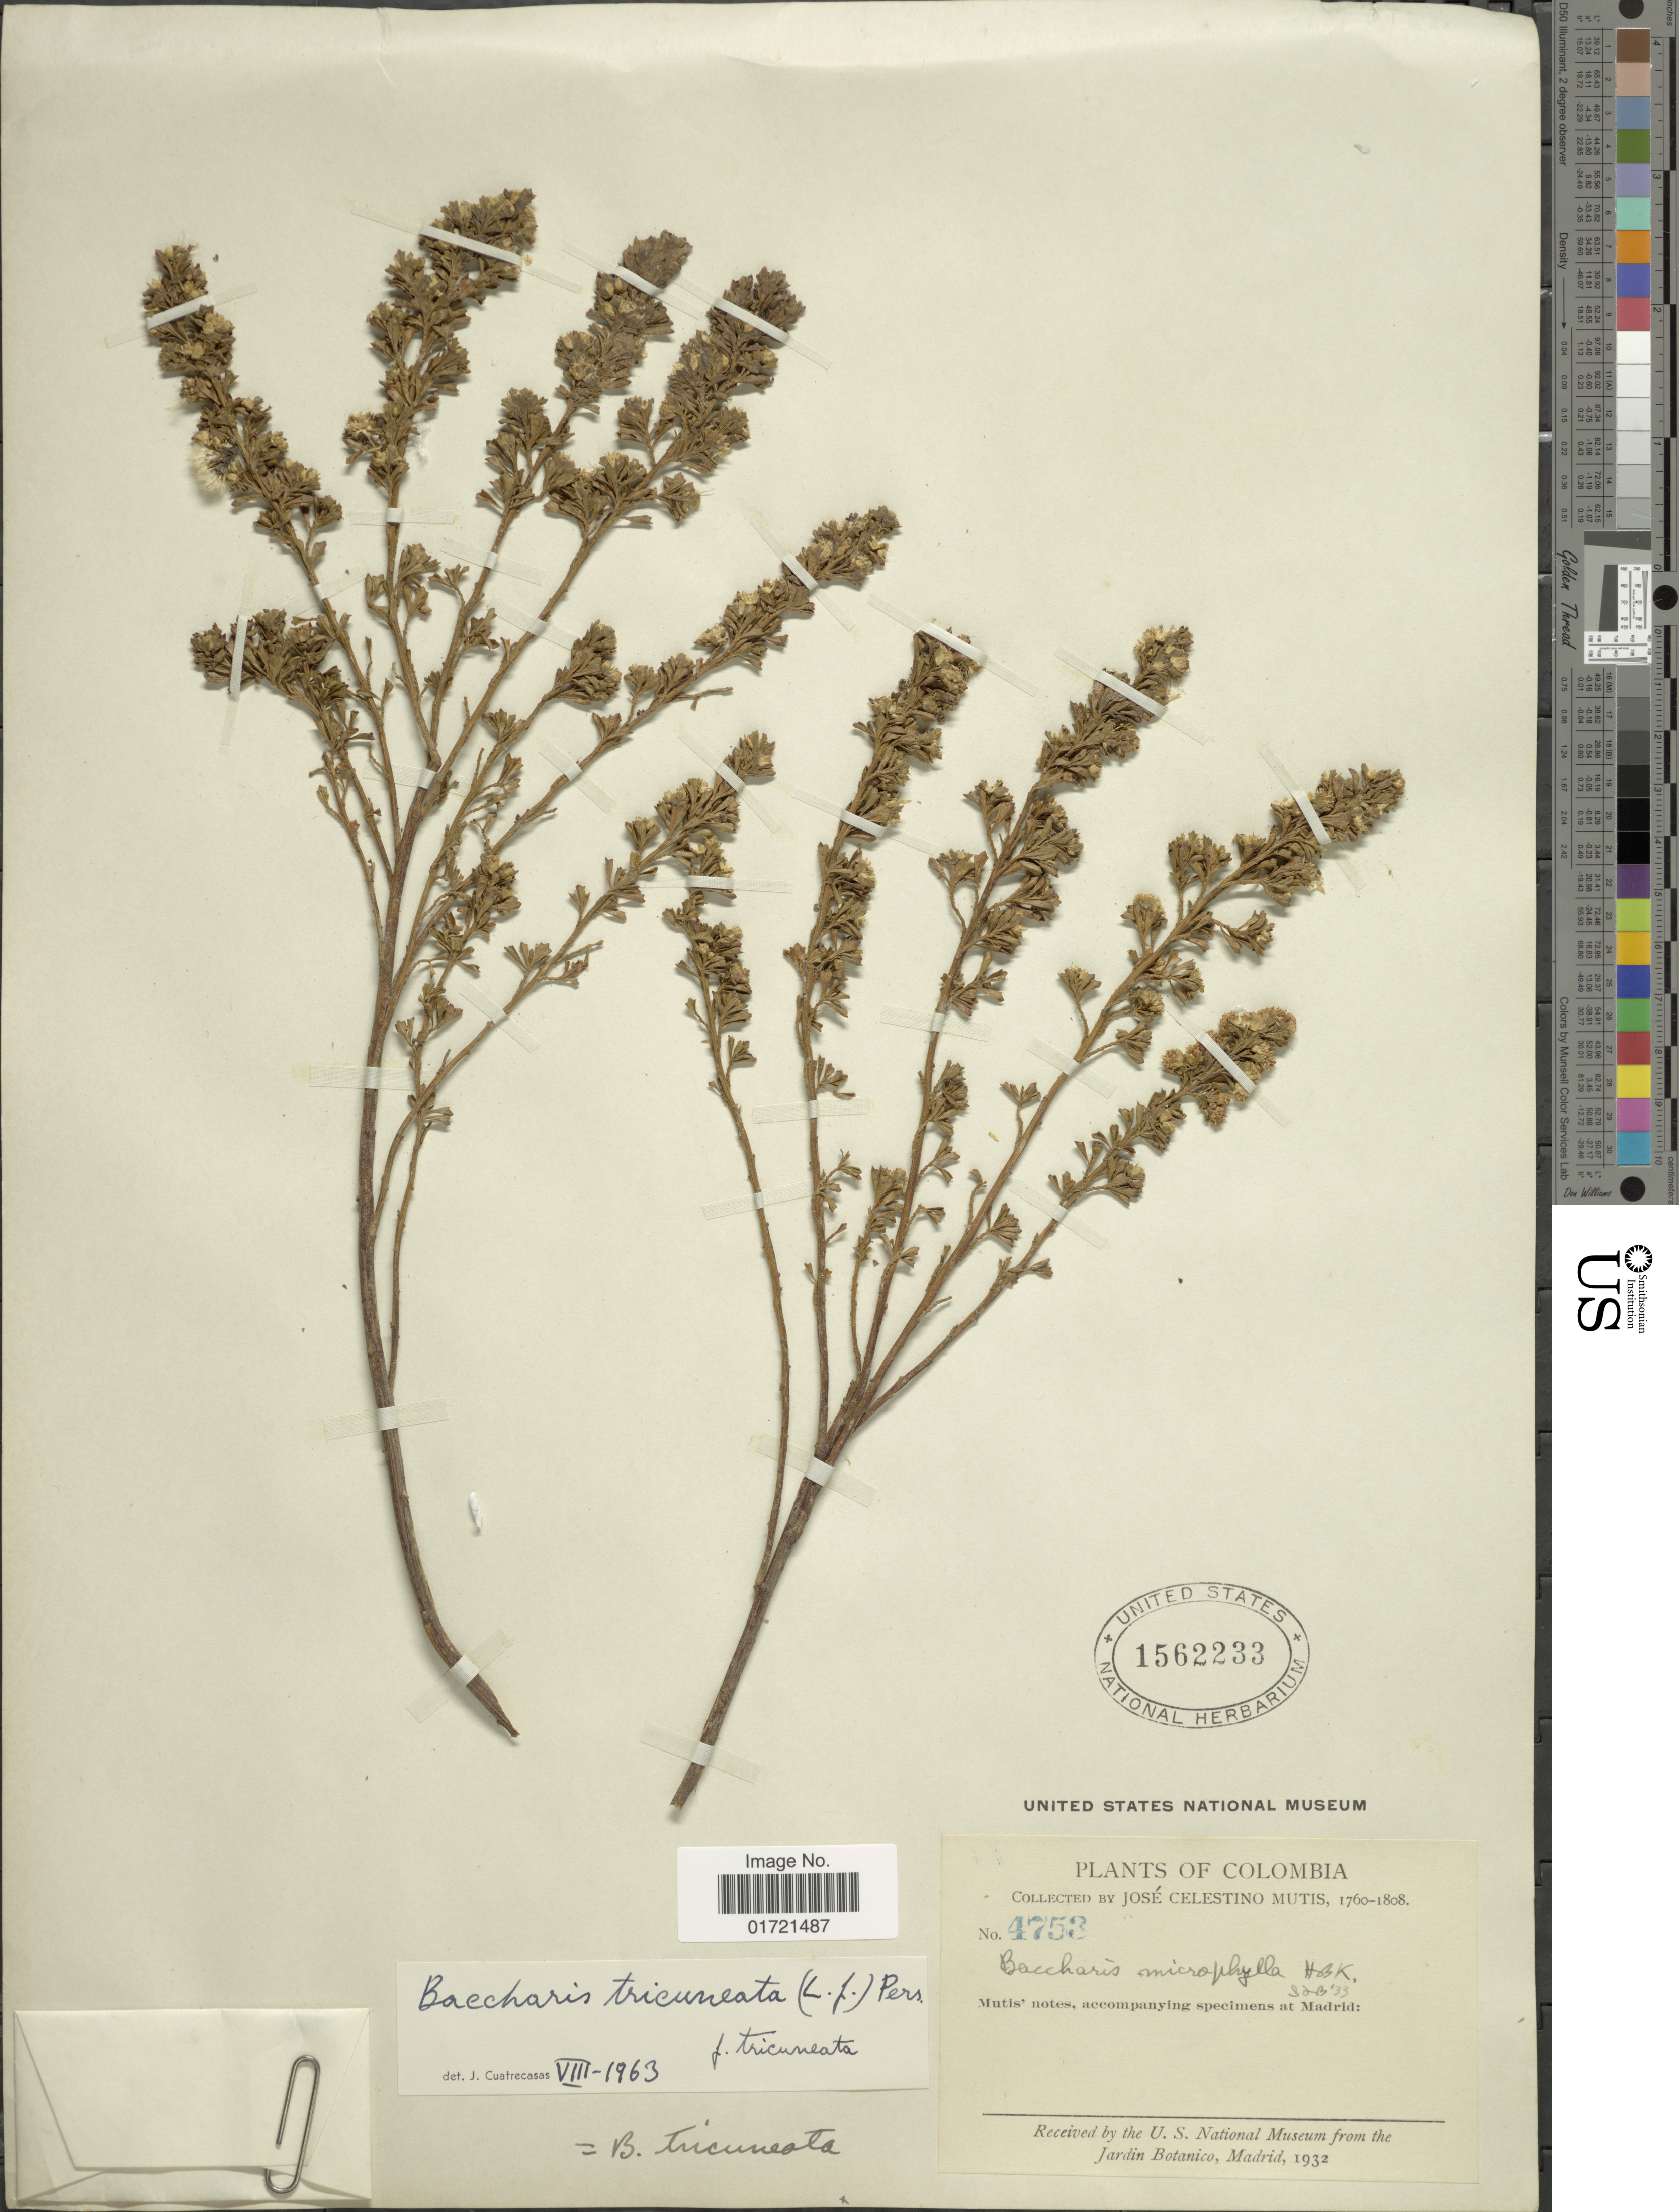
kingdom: Plantae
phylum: Tracheophyta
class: Magnoliopsida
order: Asterales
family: Asteraceae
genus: Baccharis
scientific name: Baccharis tricuneata f. tricuneata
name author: (L. f.) Pers.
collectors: J. C. B. Mutis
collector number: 4753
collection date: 1760/1808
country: Colombia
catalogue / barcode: US 1562233